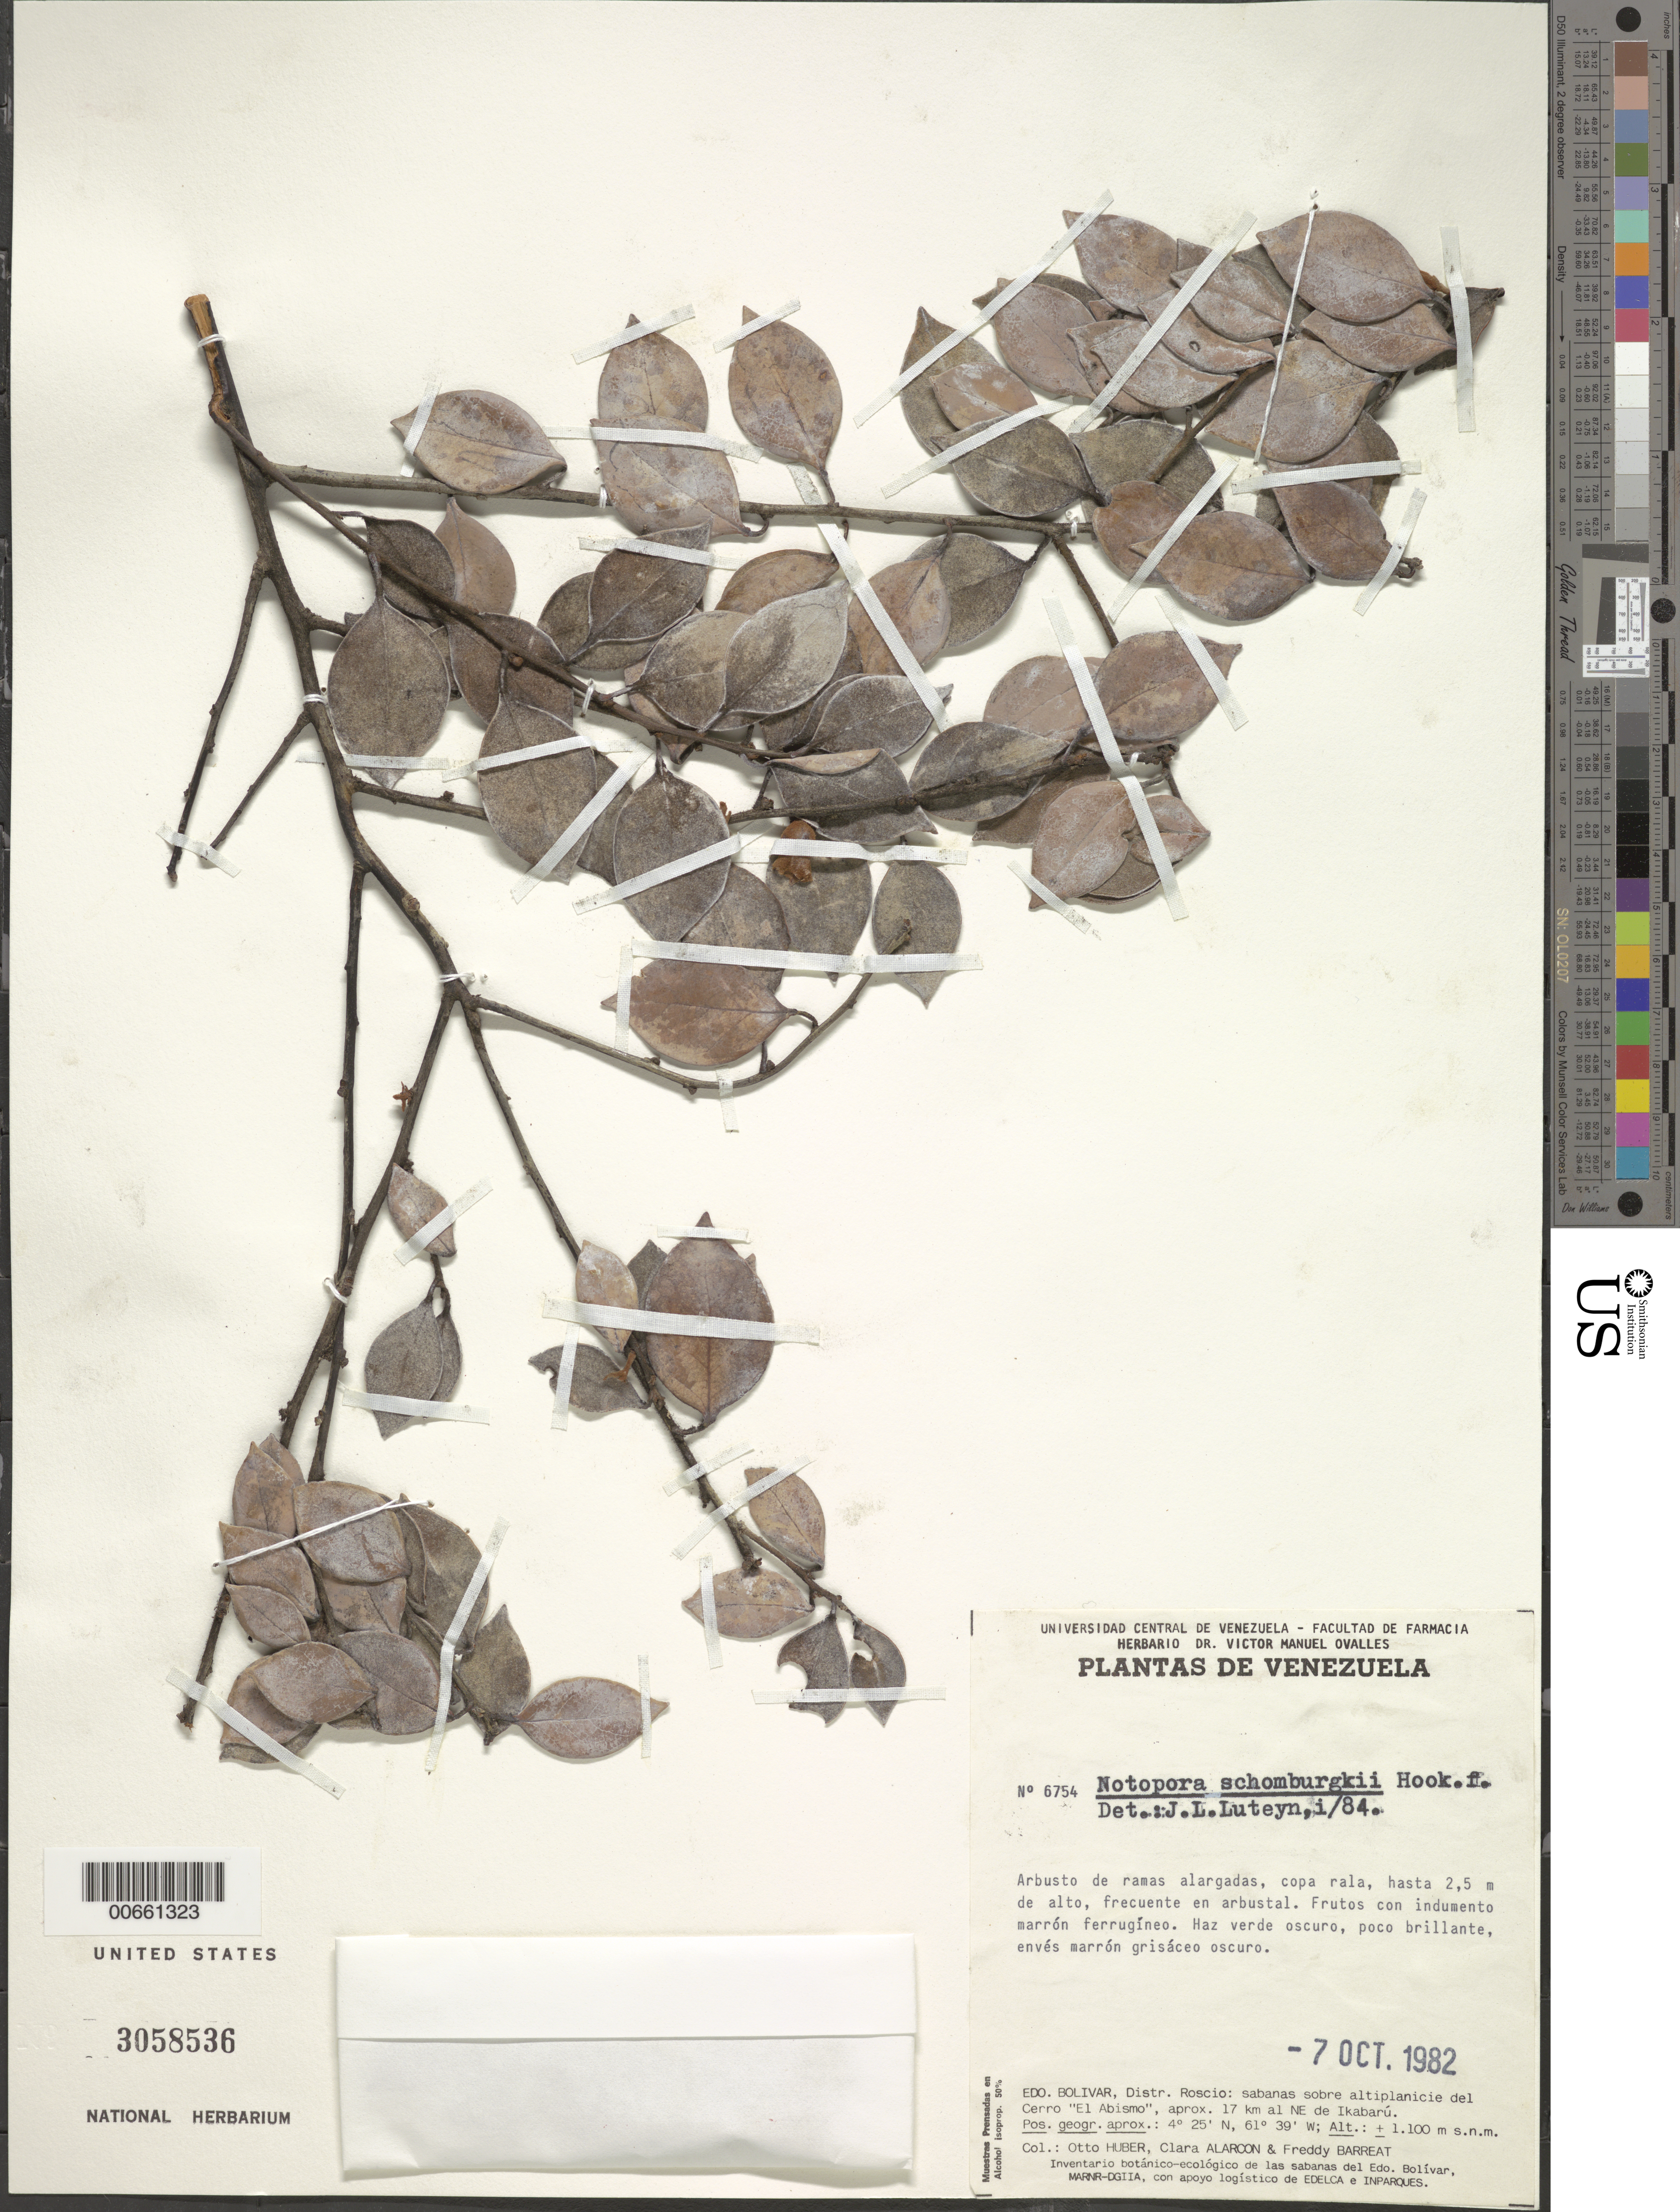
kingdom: Plantae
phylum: Tracheophyta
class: Magnoliopsida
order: Ericales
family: Ericaceae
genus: Notopora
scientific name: Notopora schomburgkii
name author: Hook. f.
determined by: Luteyn, J. L.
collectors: O. Huber, C. Alarcon & F. Barreat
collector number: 6754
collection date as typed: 7-Oct-82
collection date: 1982-10-07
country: Venezuela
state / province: Bolívar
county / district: Roscio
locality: Cerro "El Abismo", 17 km NE de Ikabarú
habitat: Arbustal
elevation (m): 1100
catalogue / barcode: US 3058536